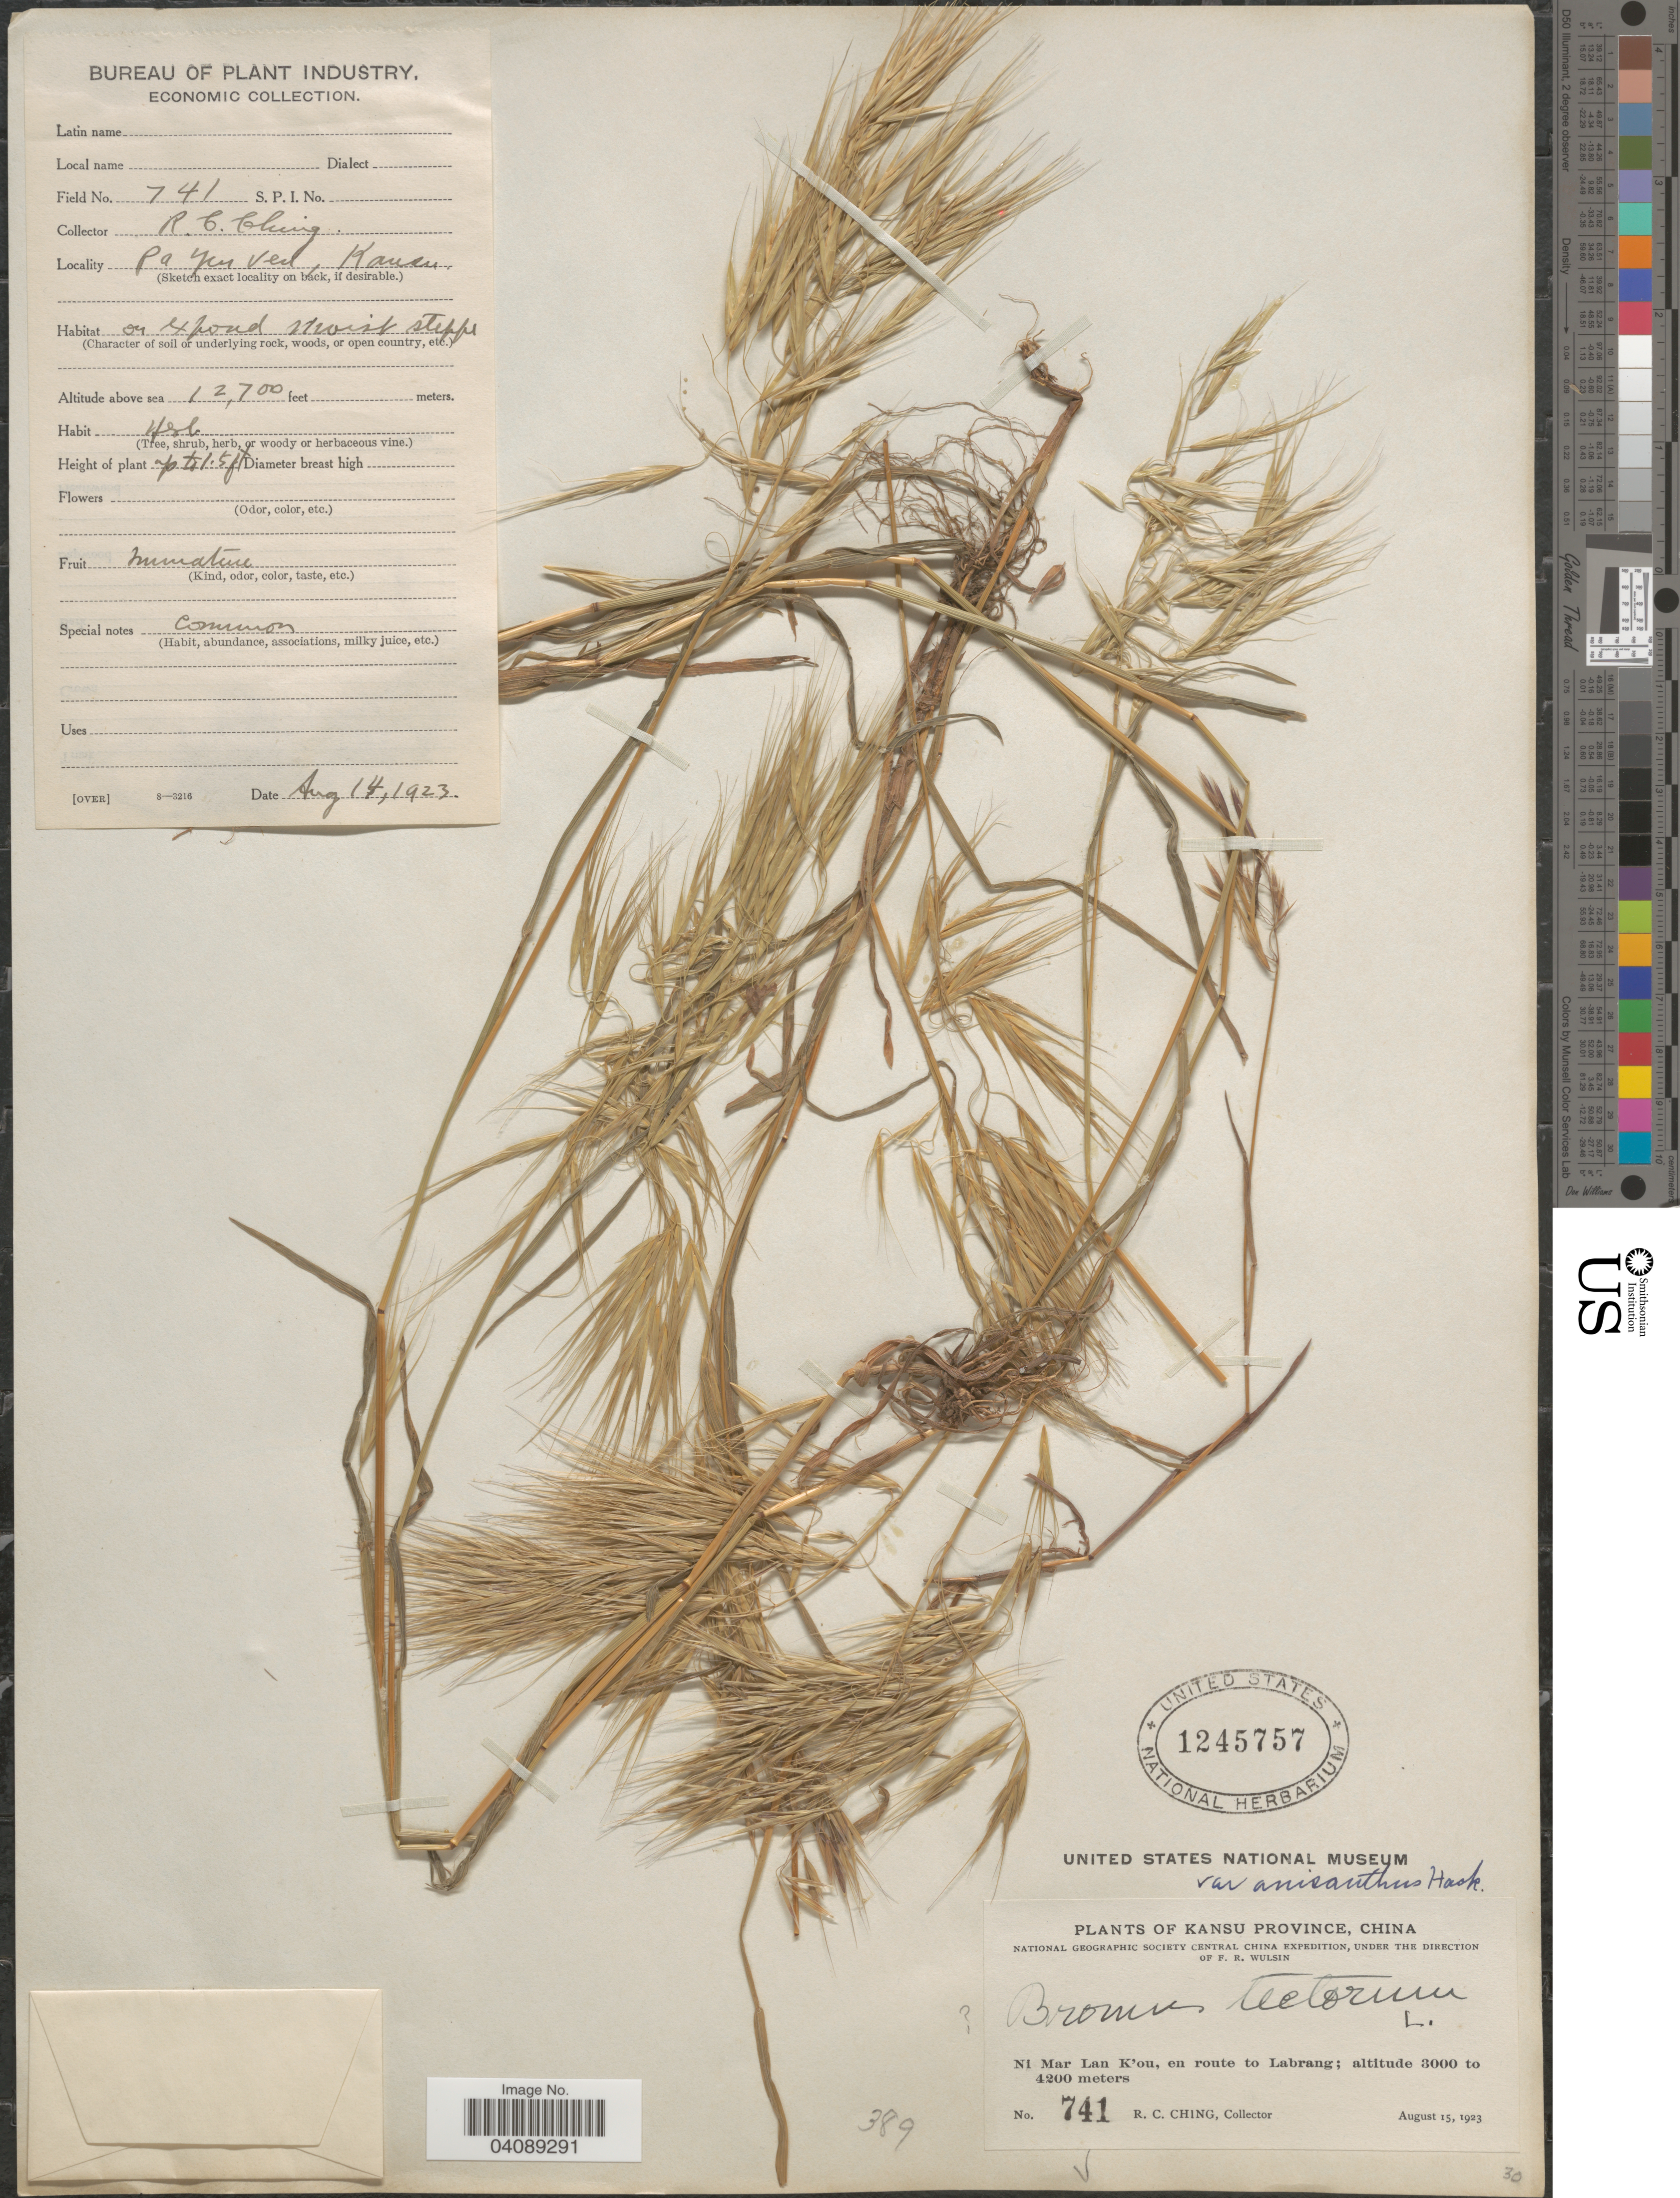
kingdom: Plantae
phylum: Tracheophyta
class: Liliopsida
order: Poales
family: Poaceae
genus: Bromus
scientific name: Bromus tectorum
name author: L.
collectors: R. C. Ching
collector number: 741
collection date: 1923-08-15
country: China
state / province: Gansu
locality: Kansu Province. Ni Mar Lan K'ou, en route to Labrang.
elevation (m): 3000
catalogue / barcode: US 1245757